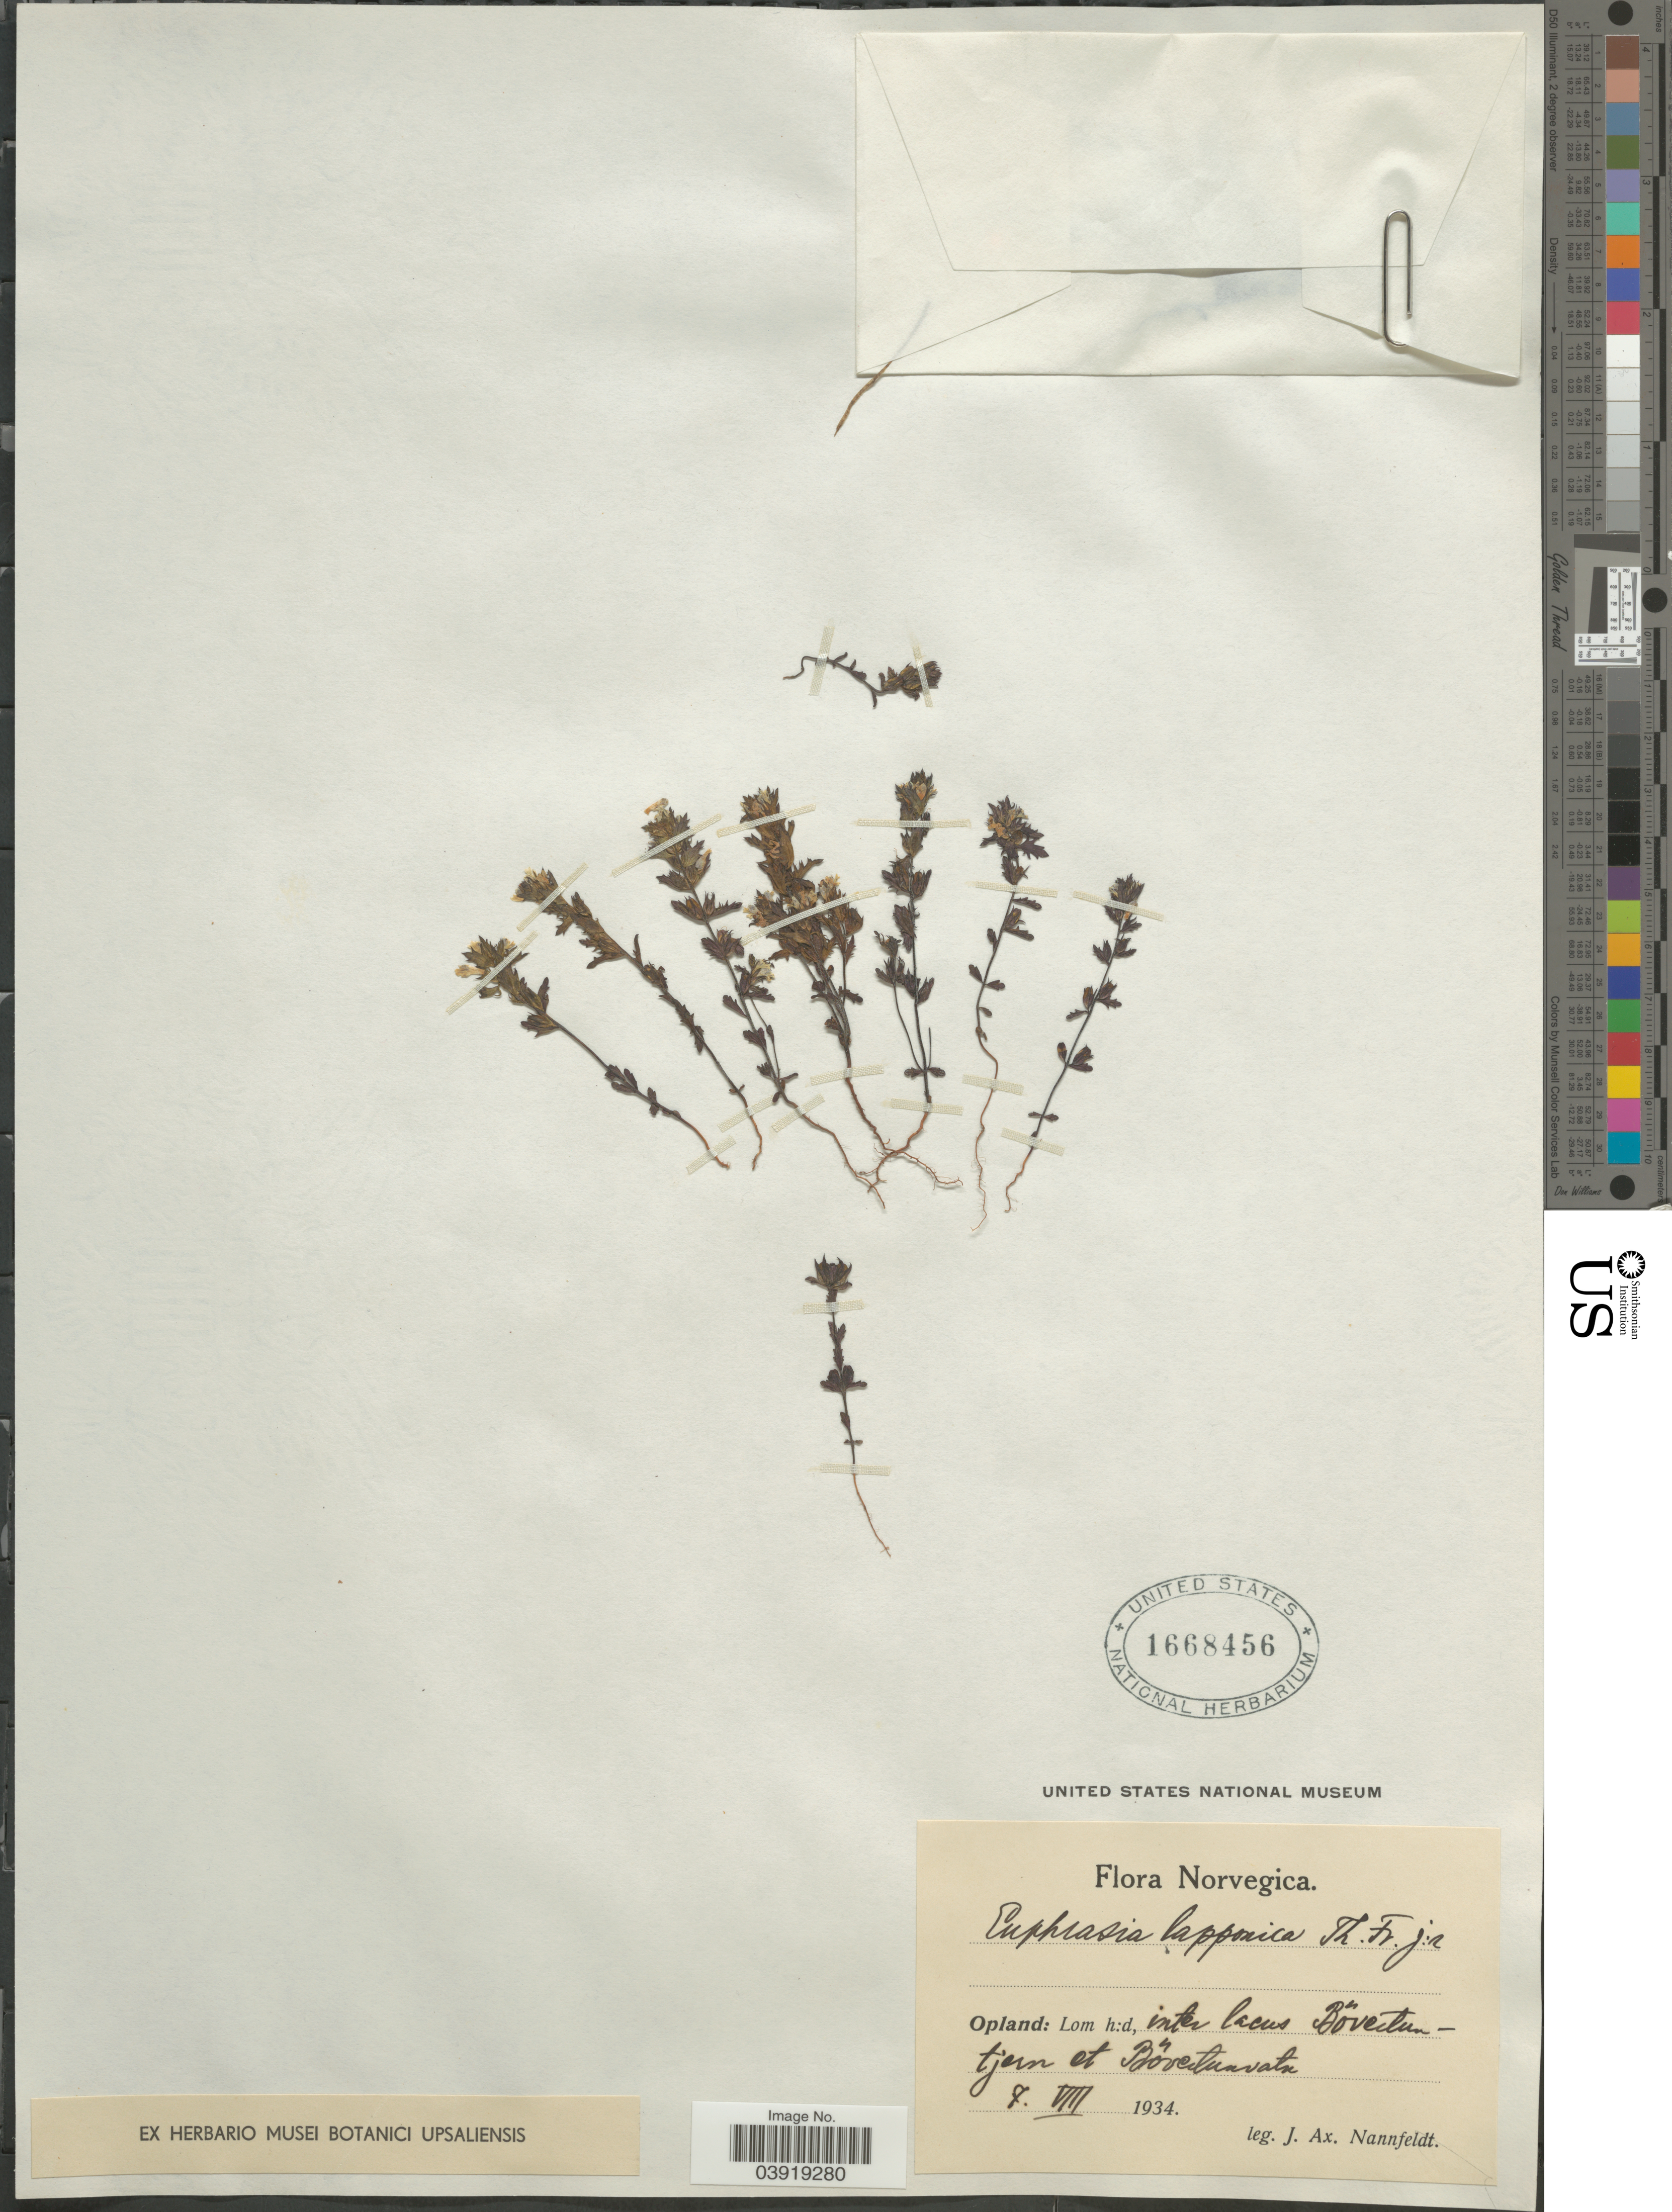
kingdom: Plantae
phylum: Tracheophyta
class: Magnoliopsida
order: Lamiales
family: Orobanchaceae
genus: Euphrasia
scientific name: Euphrasia lapponica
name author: T.C.E. Fr.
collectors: J. Nannfeldt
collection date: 1934-08-07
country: Norway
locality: Norvegica. Opland: Lom h:d, inter lacus Bövertuntjern et Bövertunvatn.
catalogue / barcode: US 1668456